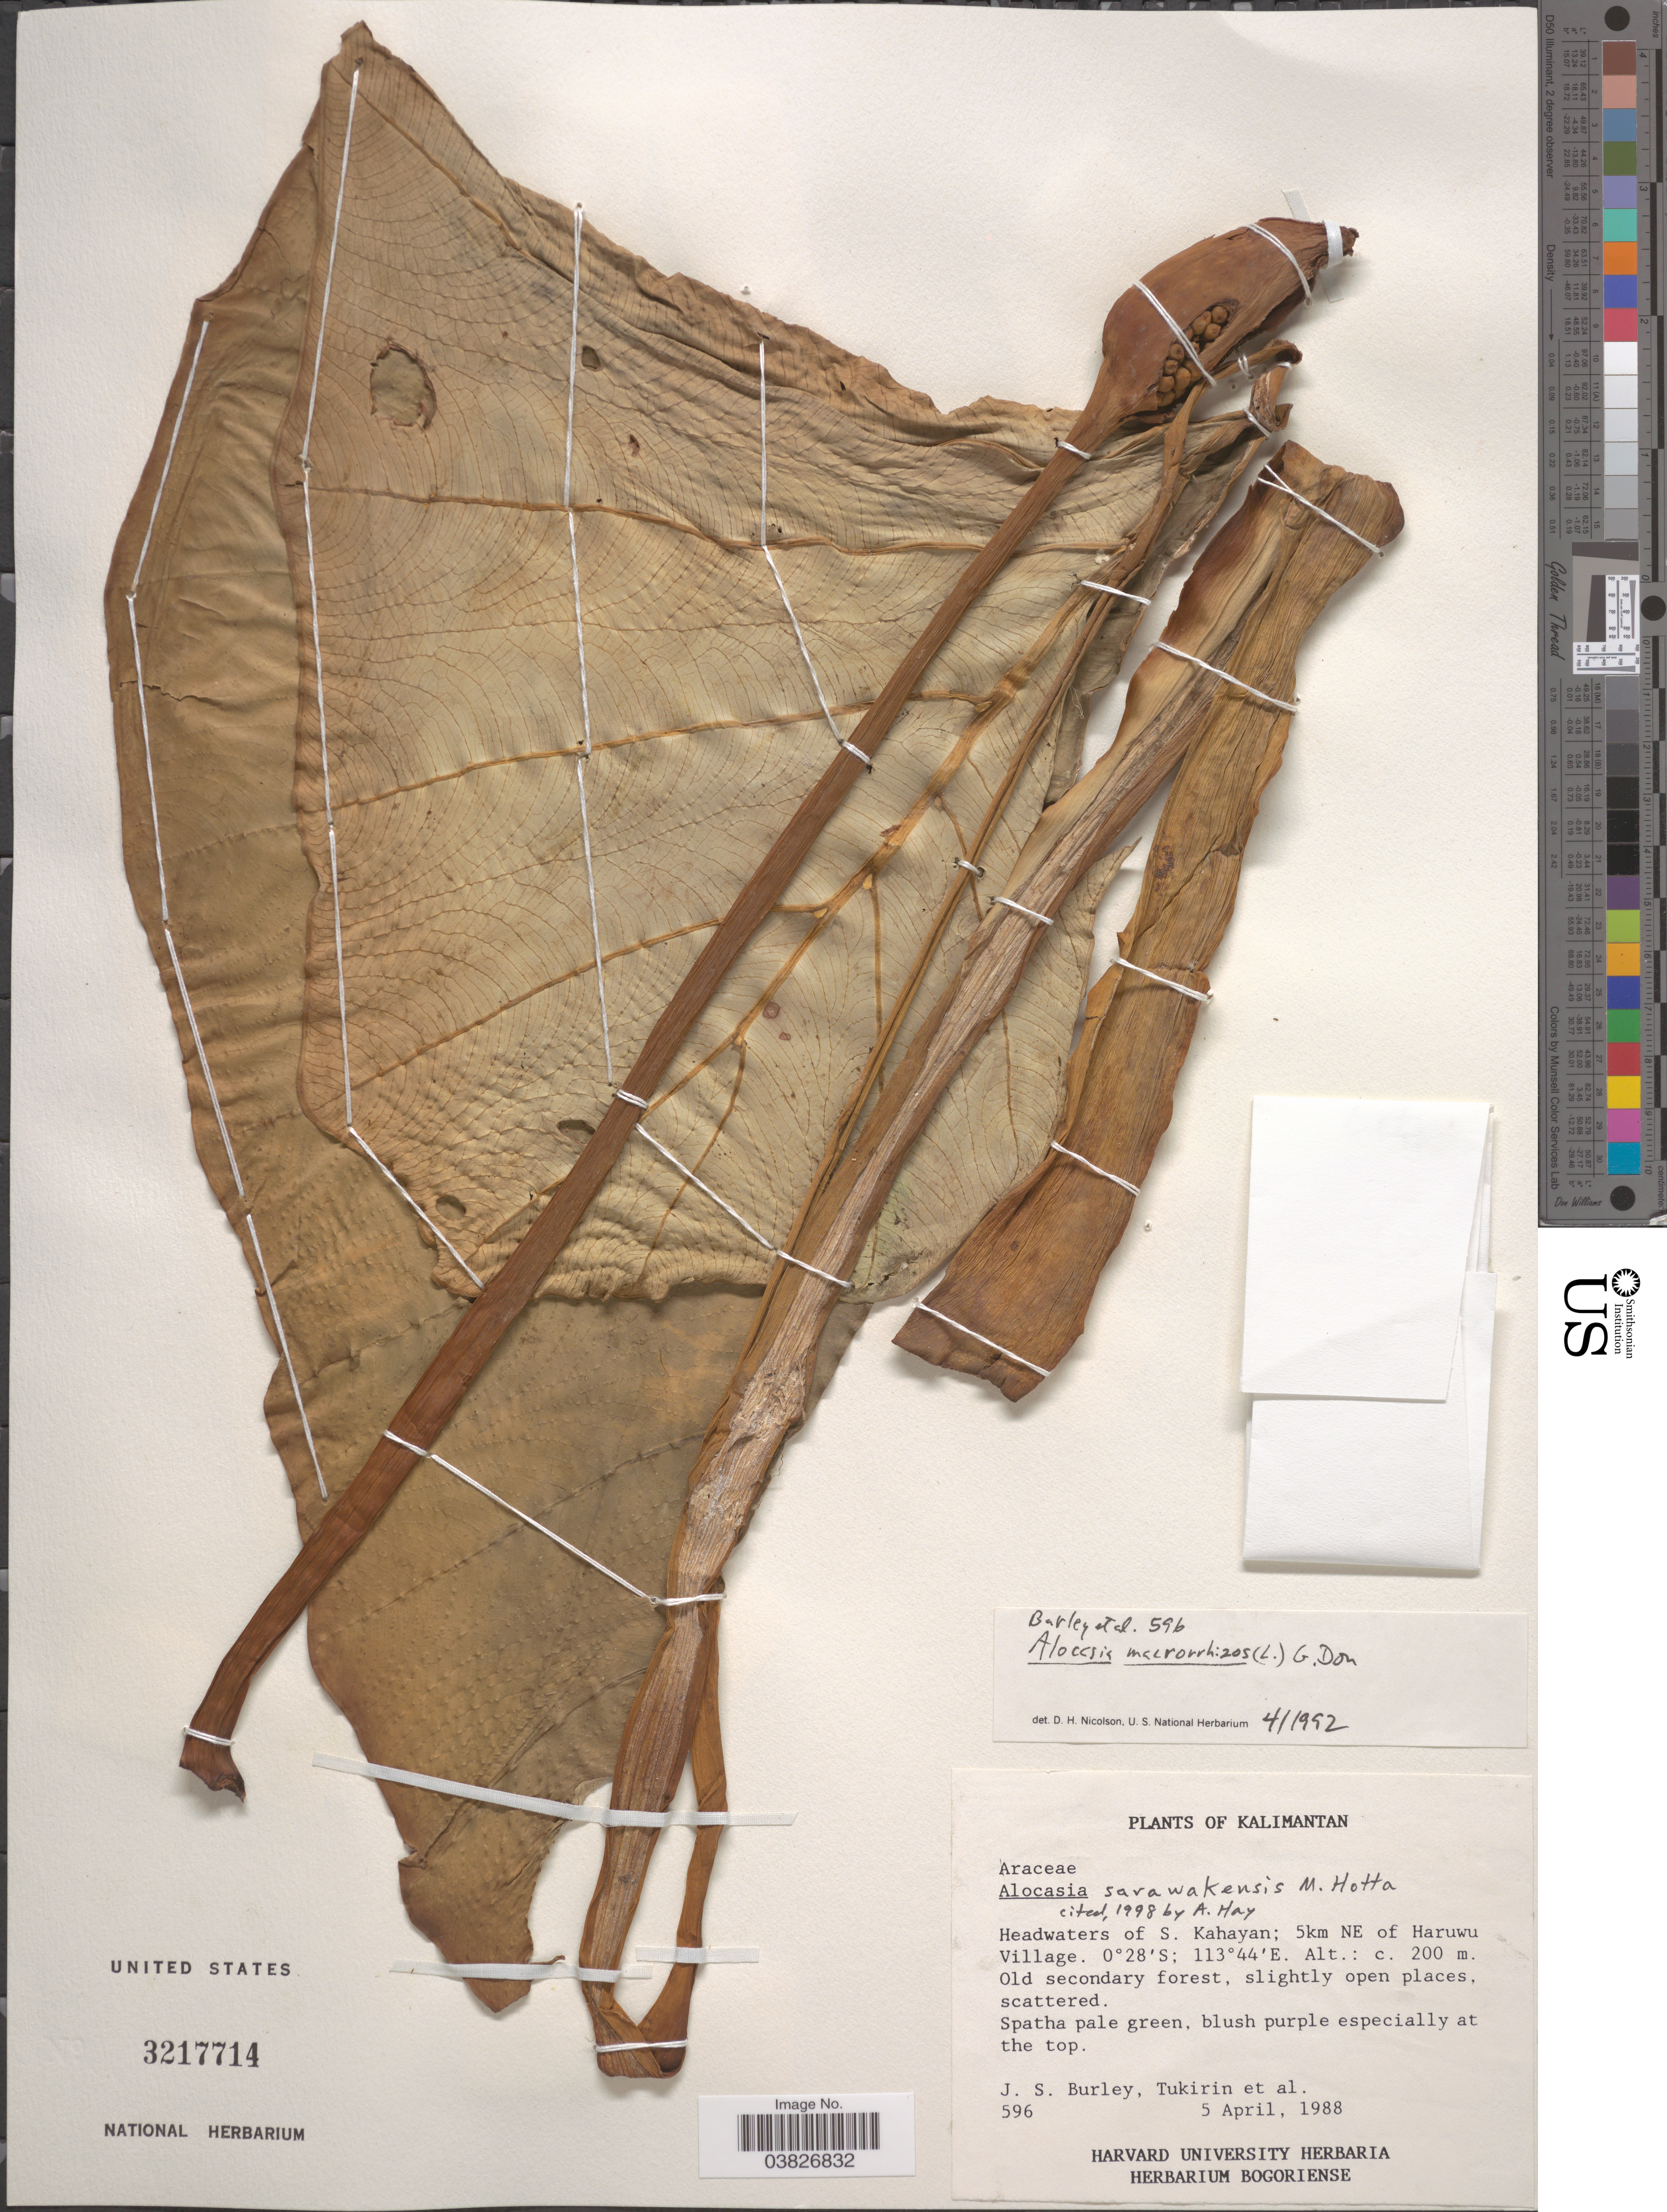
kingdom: Plantae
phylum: Tracheophyta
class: Liliopsida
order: Alismatales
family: Araceae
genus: Alocasia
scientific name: Alocasia sarawakensis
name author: M. Hotta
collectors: J. S. Burley, -. Tukirin & et al.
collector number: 596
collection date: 1988-04-05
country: Indonesia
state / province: Kalimantan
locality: Headwaters of S. Kahayan; 5km NE of Haruwu Village.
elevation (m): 200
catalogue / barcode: US 3217714